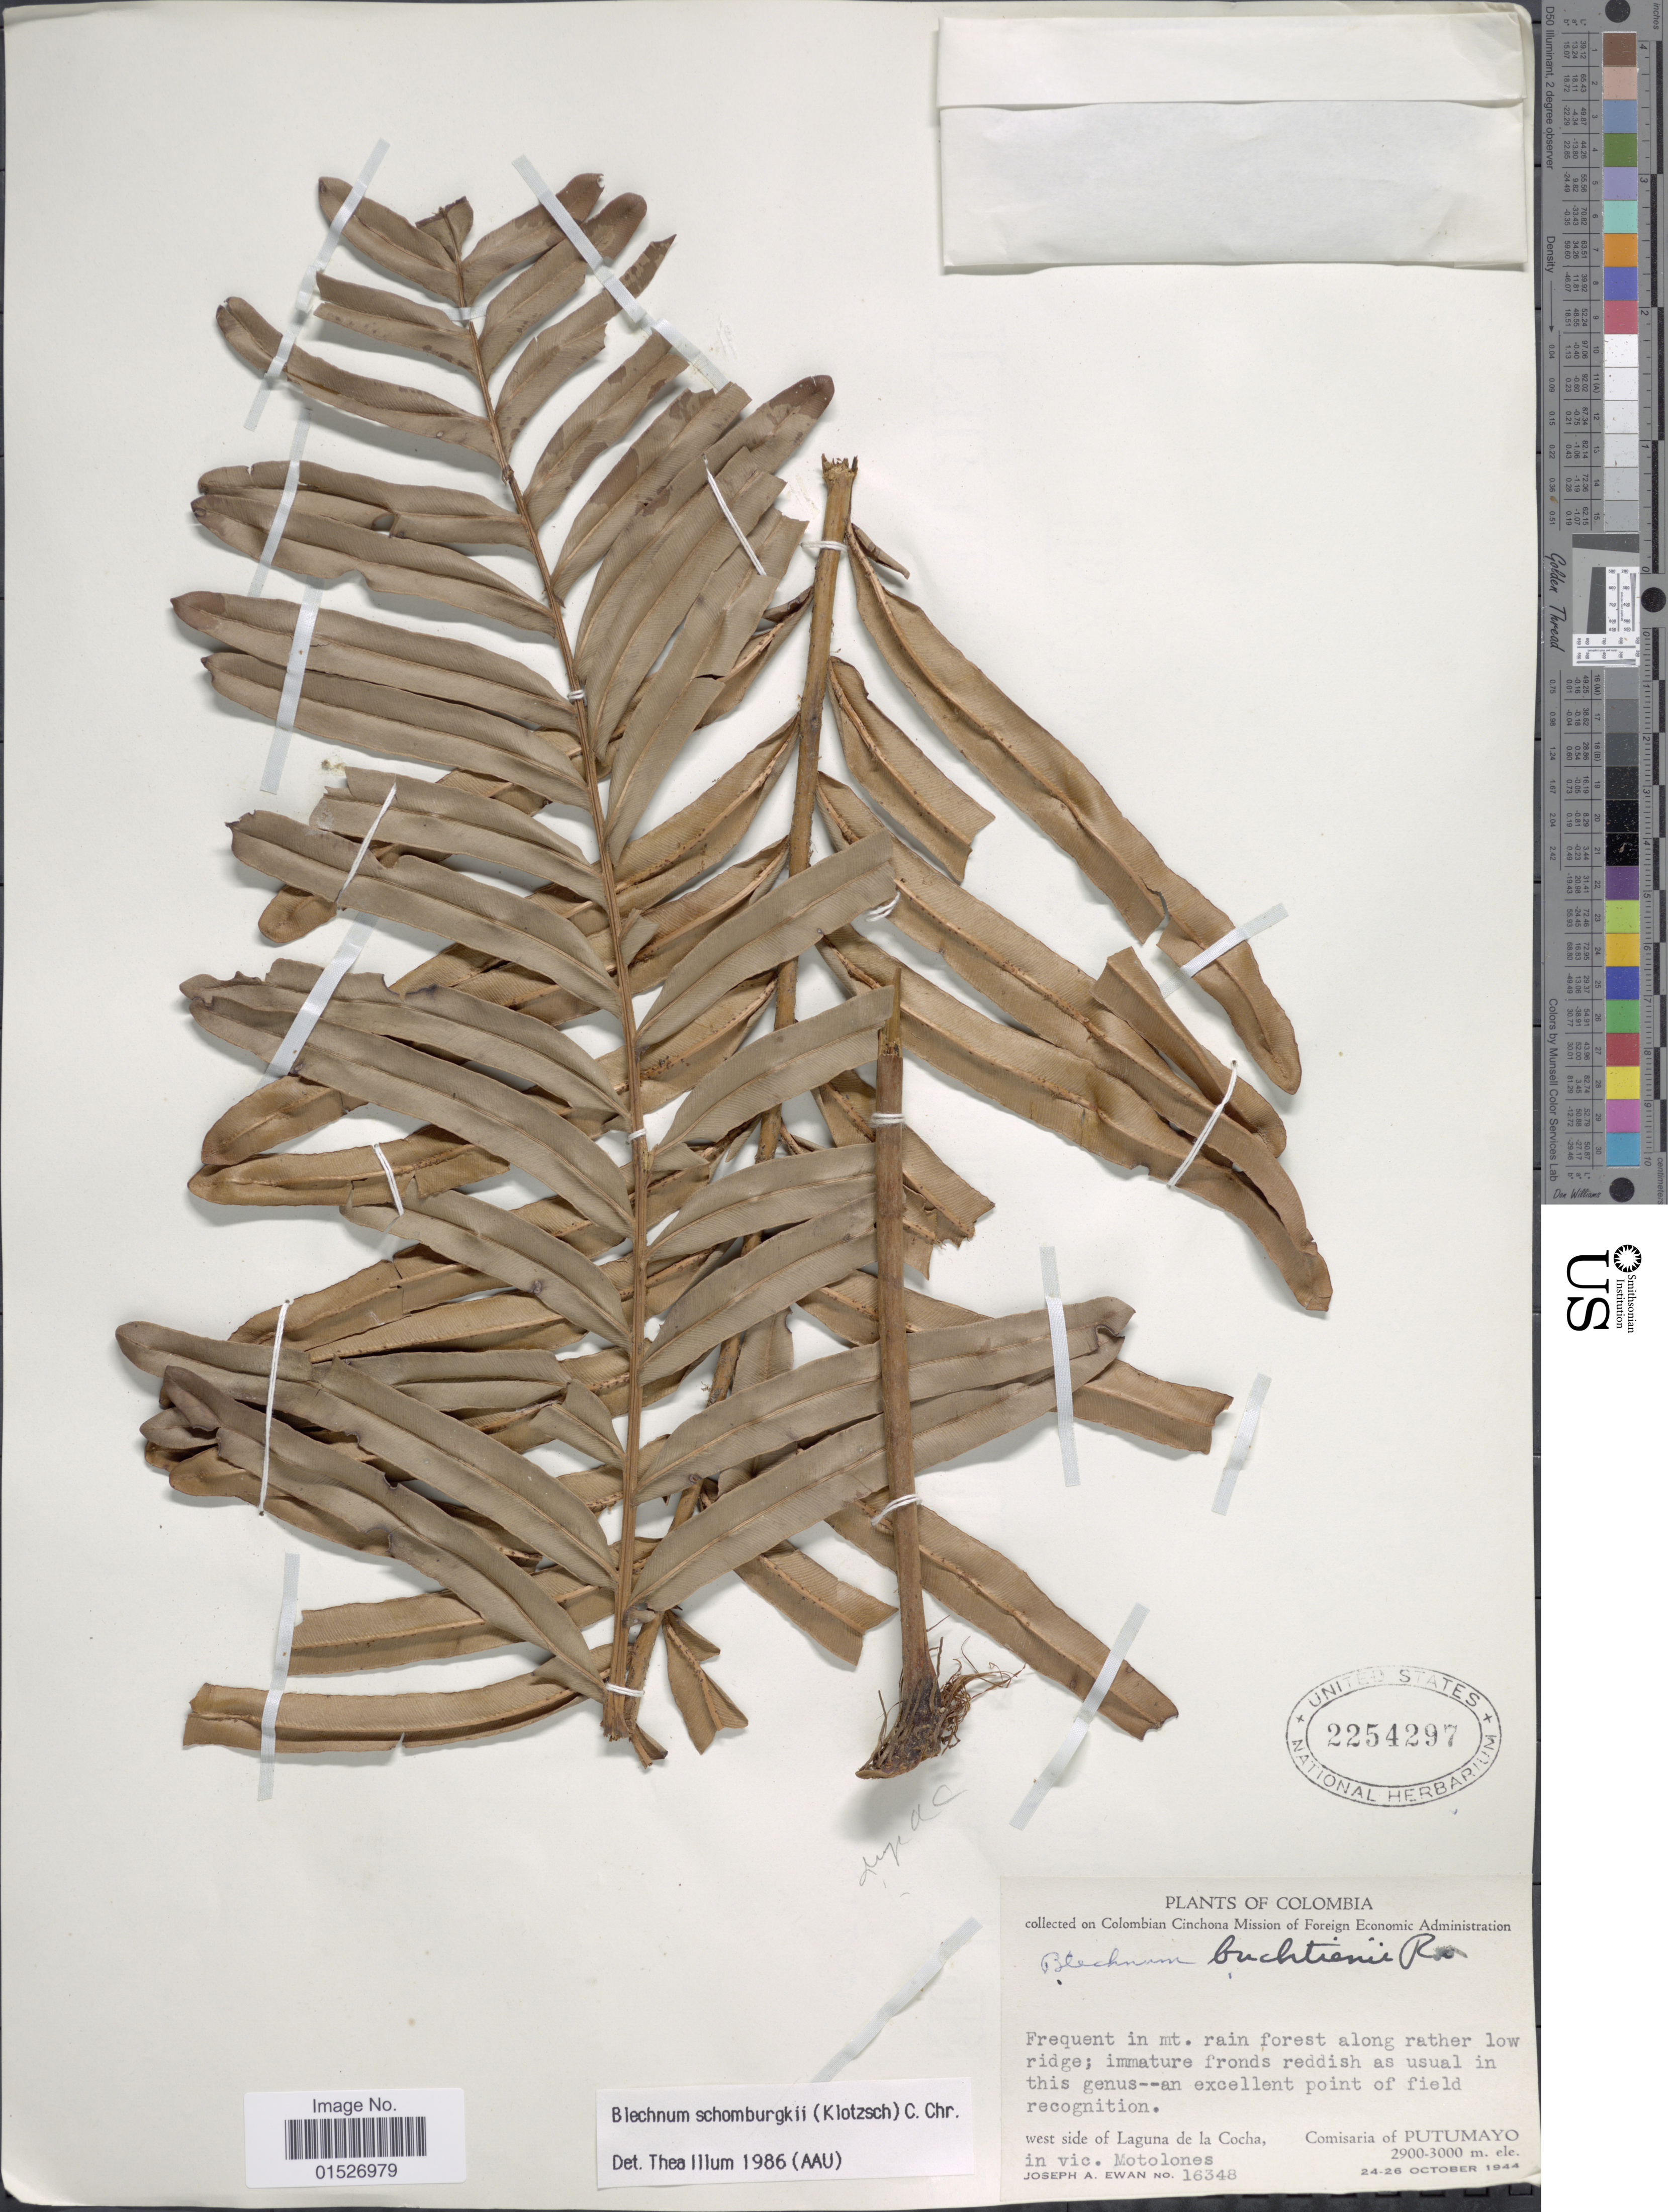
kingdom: Plantae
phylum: Tracheophyta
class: Polypodiopsida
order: Polypodiales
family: Blechnaceae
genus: Blechnum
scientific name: Blechnum schomburgkii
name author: (Klotzsch) C. Chr.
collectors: J. A. Ewan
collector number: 16348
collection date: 1944-10-24/1944-10-26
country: Colombia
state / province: Putumayo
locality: West side of laguna de la Cocha, Comisaria of Putumayo, in vic. Motolones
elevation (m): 2900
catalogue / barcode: US 2254297